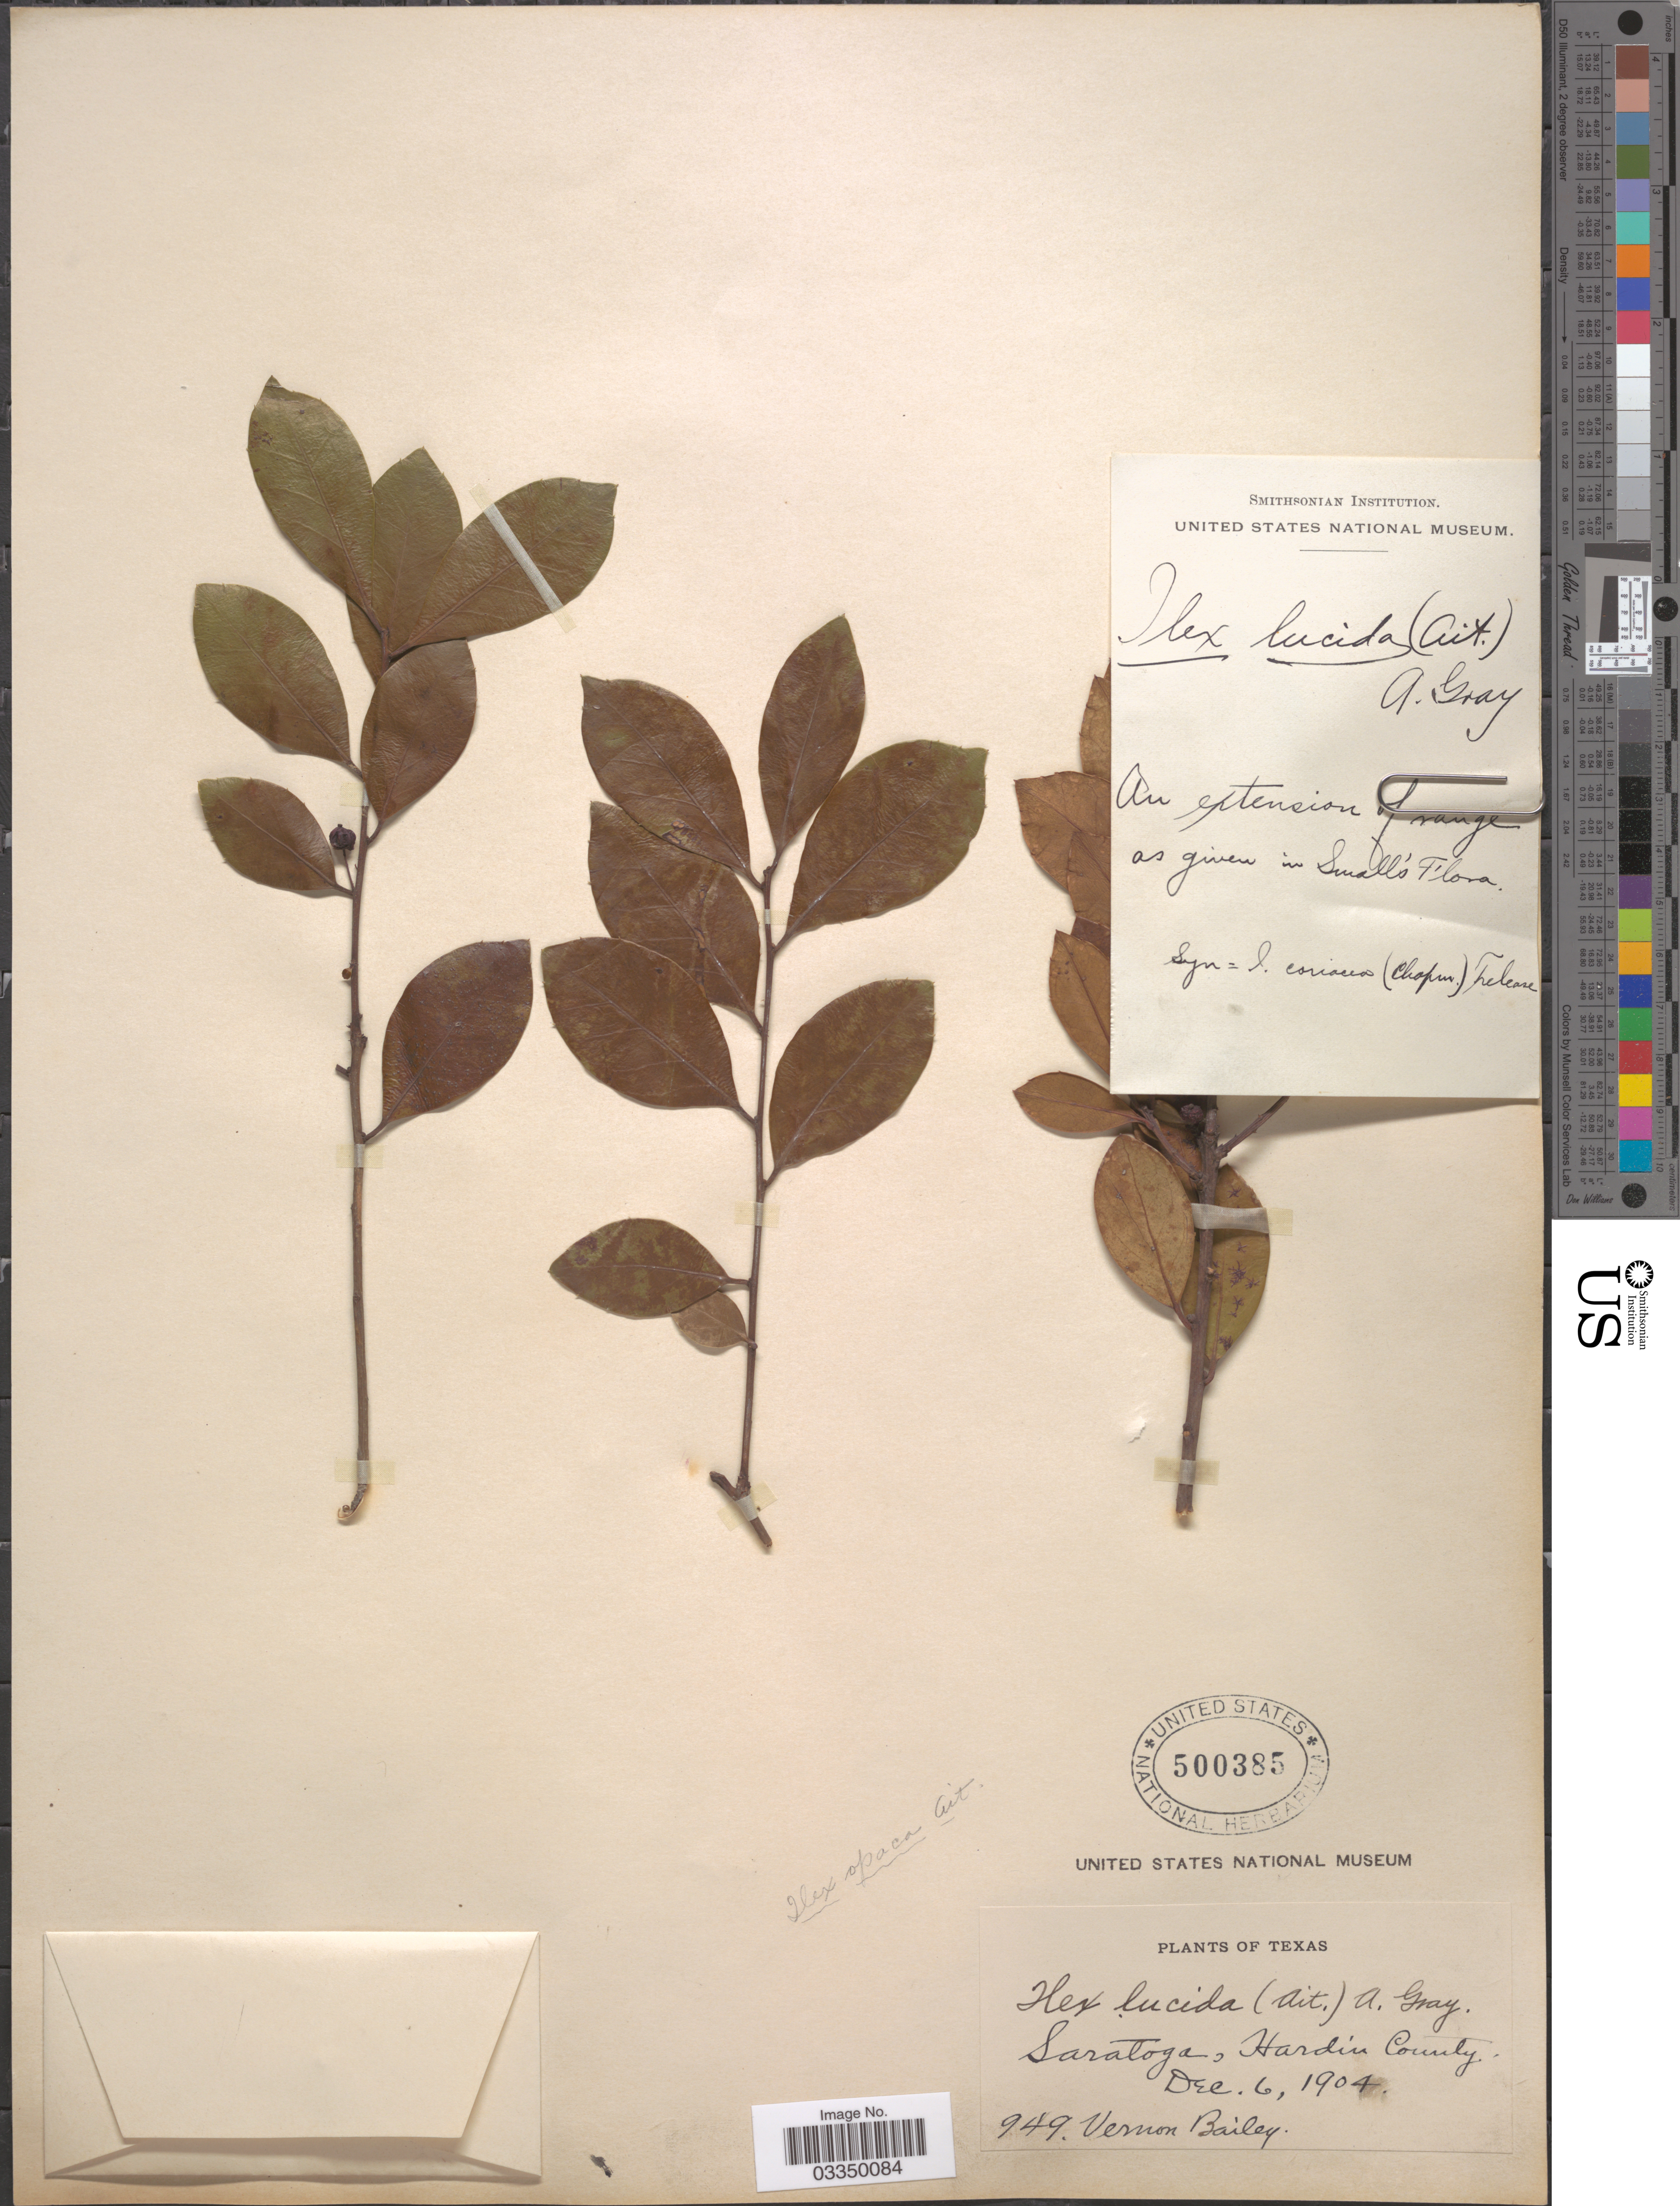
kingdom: Plantae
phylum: Tracheophyta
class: Magnoliopsida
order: Aquifoliales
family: Aquifoliaceae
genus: Ilex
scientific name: Ilex lucida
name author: Torr. & A. Gray ex S. Watson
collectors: V. O. Bailey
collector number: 949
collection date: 1904-12-06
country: United States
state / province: Texas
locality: Saratoga, Hardin County.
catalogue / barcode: US 500385